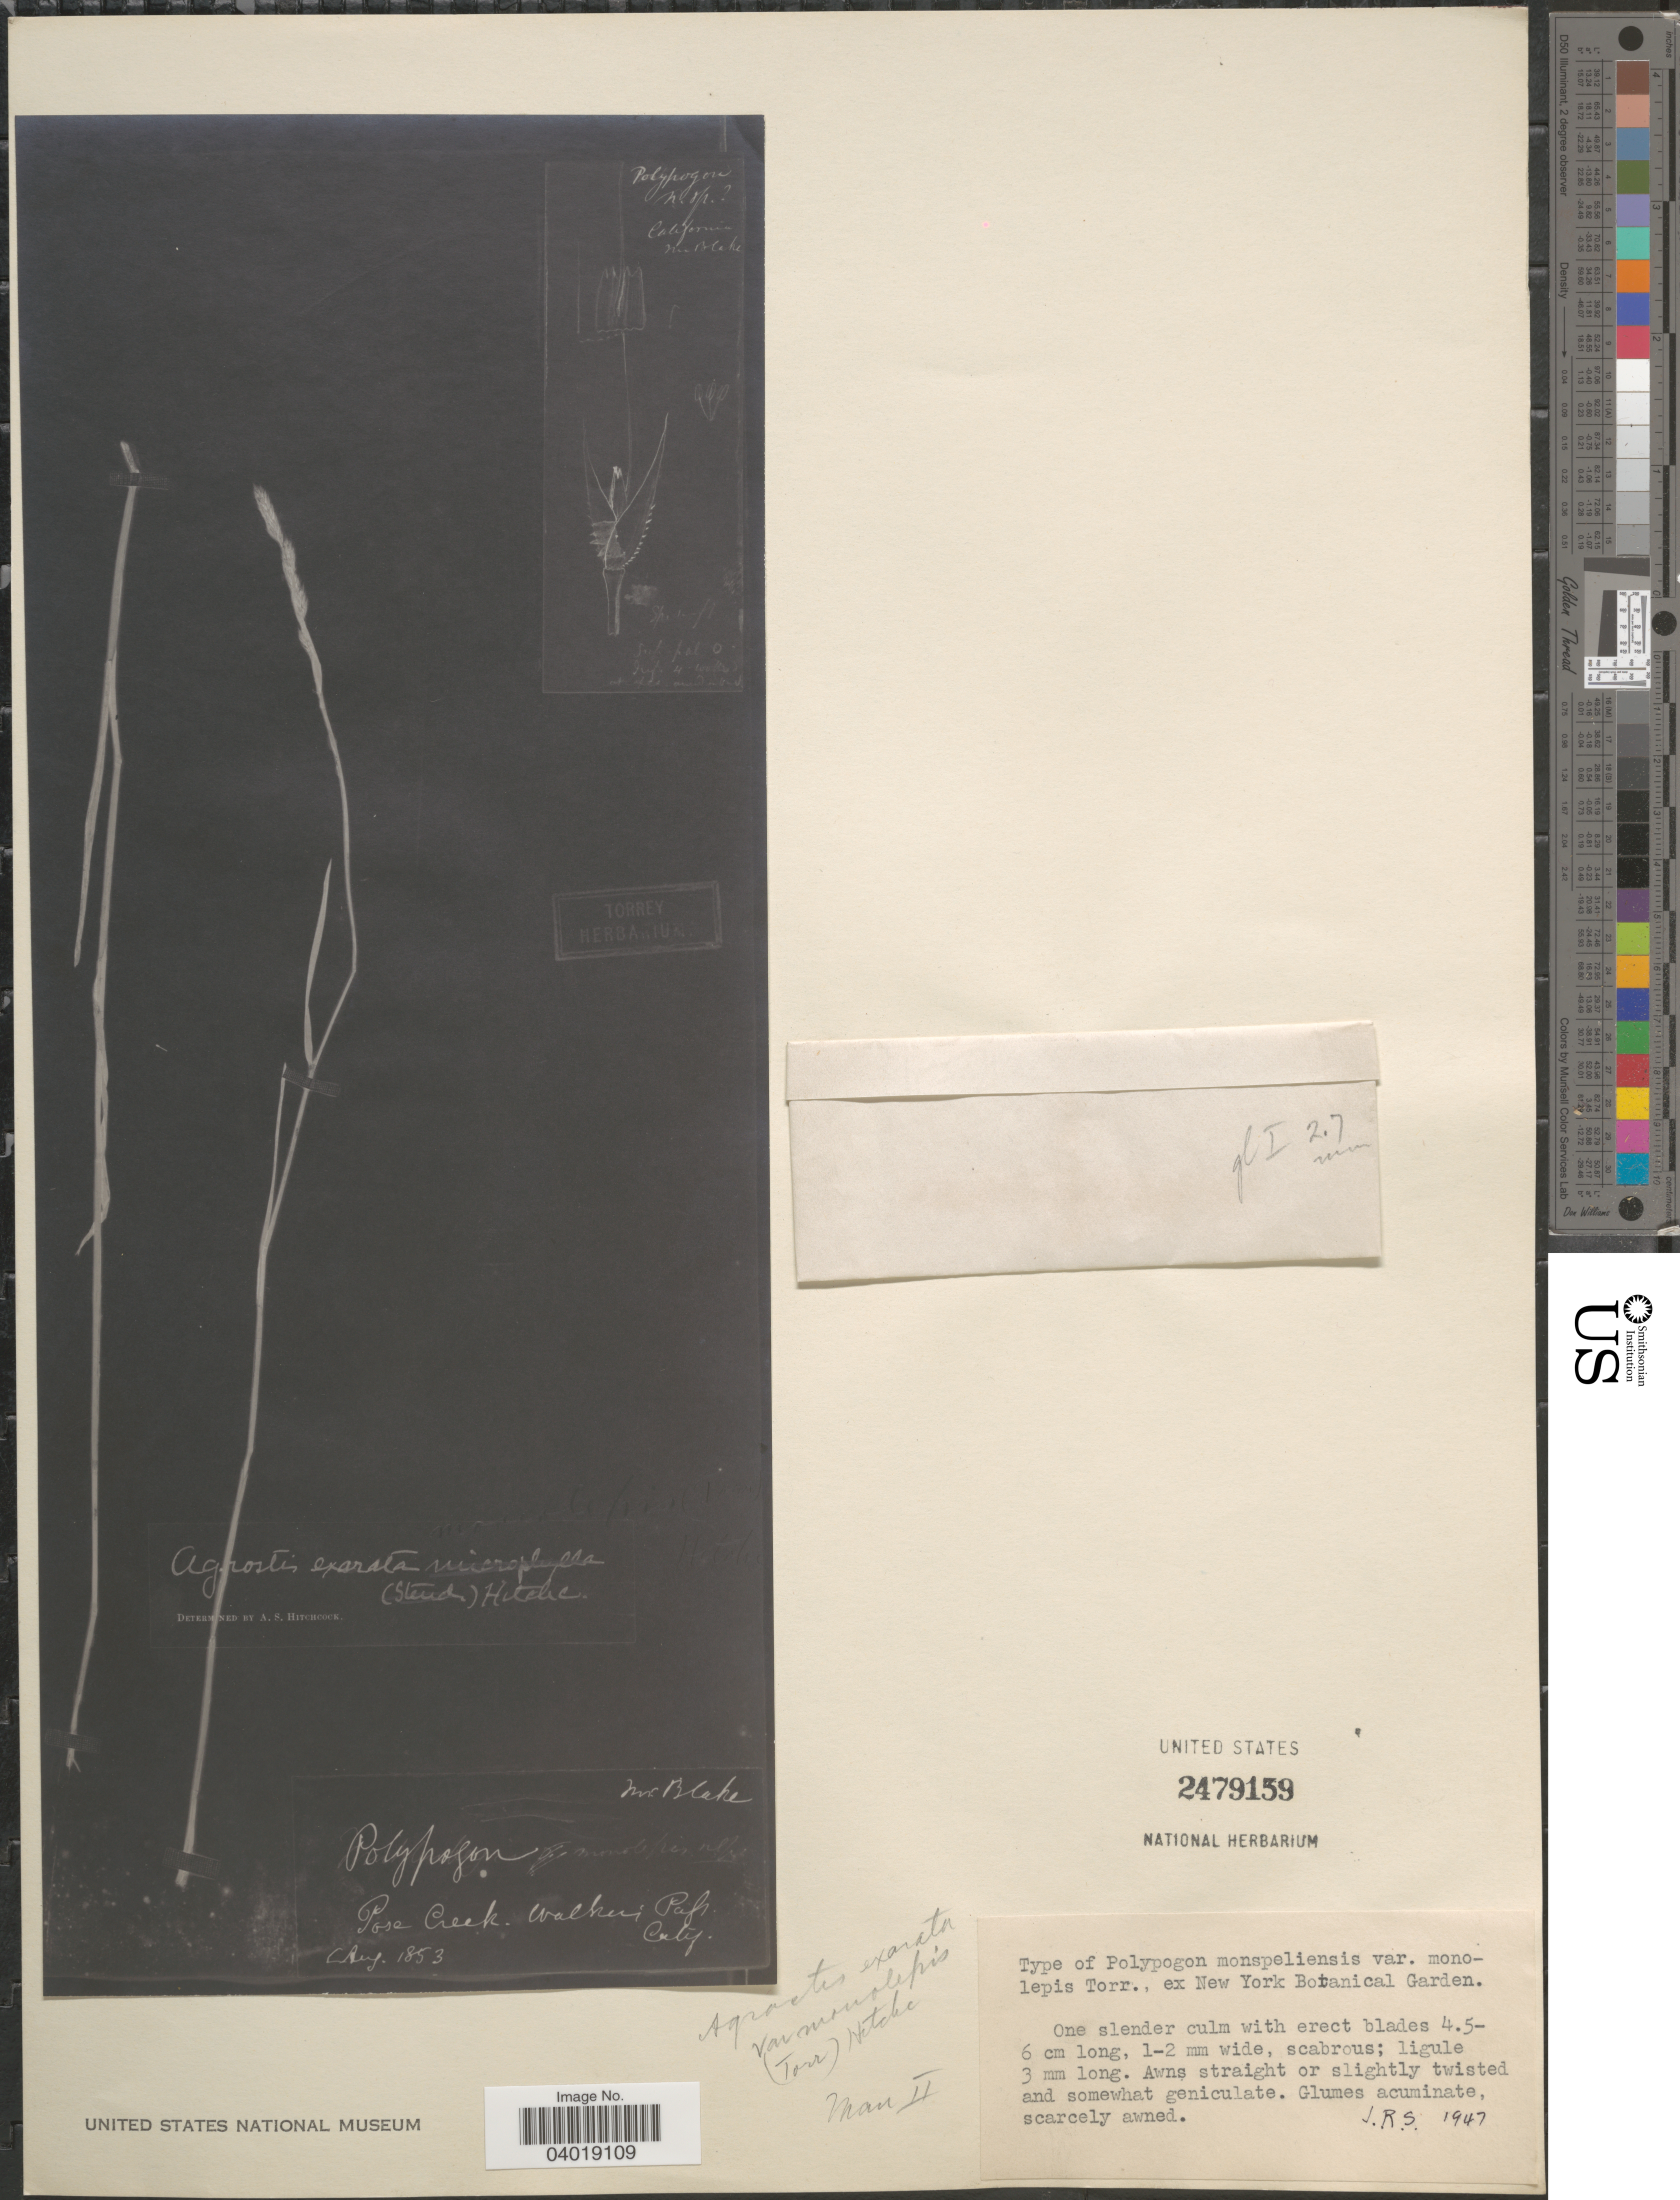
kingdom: Plantae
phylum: Tracheophyta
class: Liliopsida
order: Poales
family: Poaceae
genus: Agrostis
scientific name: Agrostis exarata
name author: Trin.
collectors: -- Blake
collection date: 1853-08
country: United States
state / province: California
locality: Pose Creek. Walker's Pass.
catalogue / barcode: US 2479159